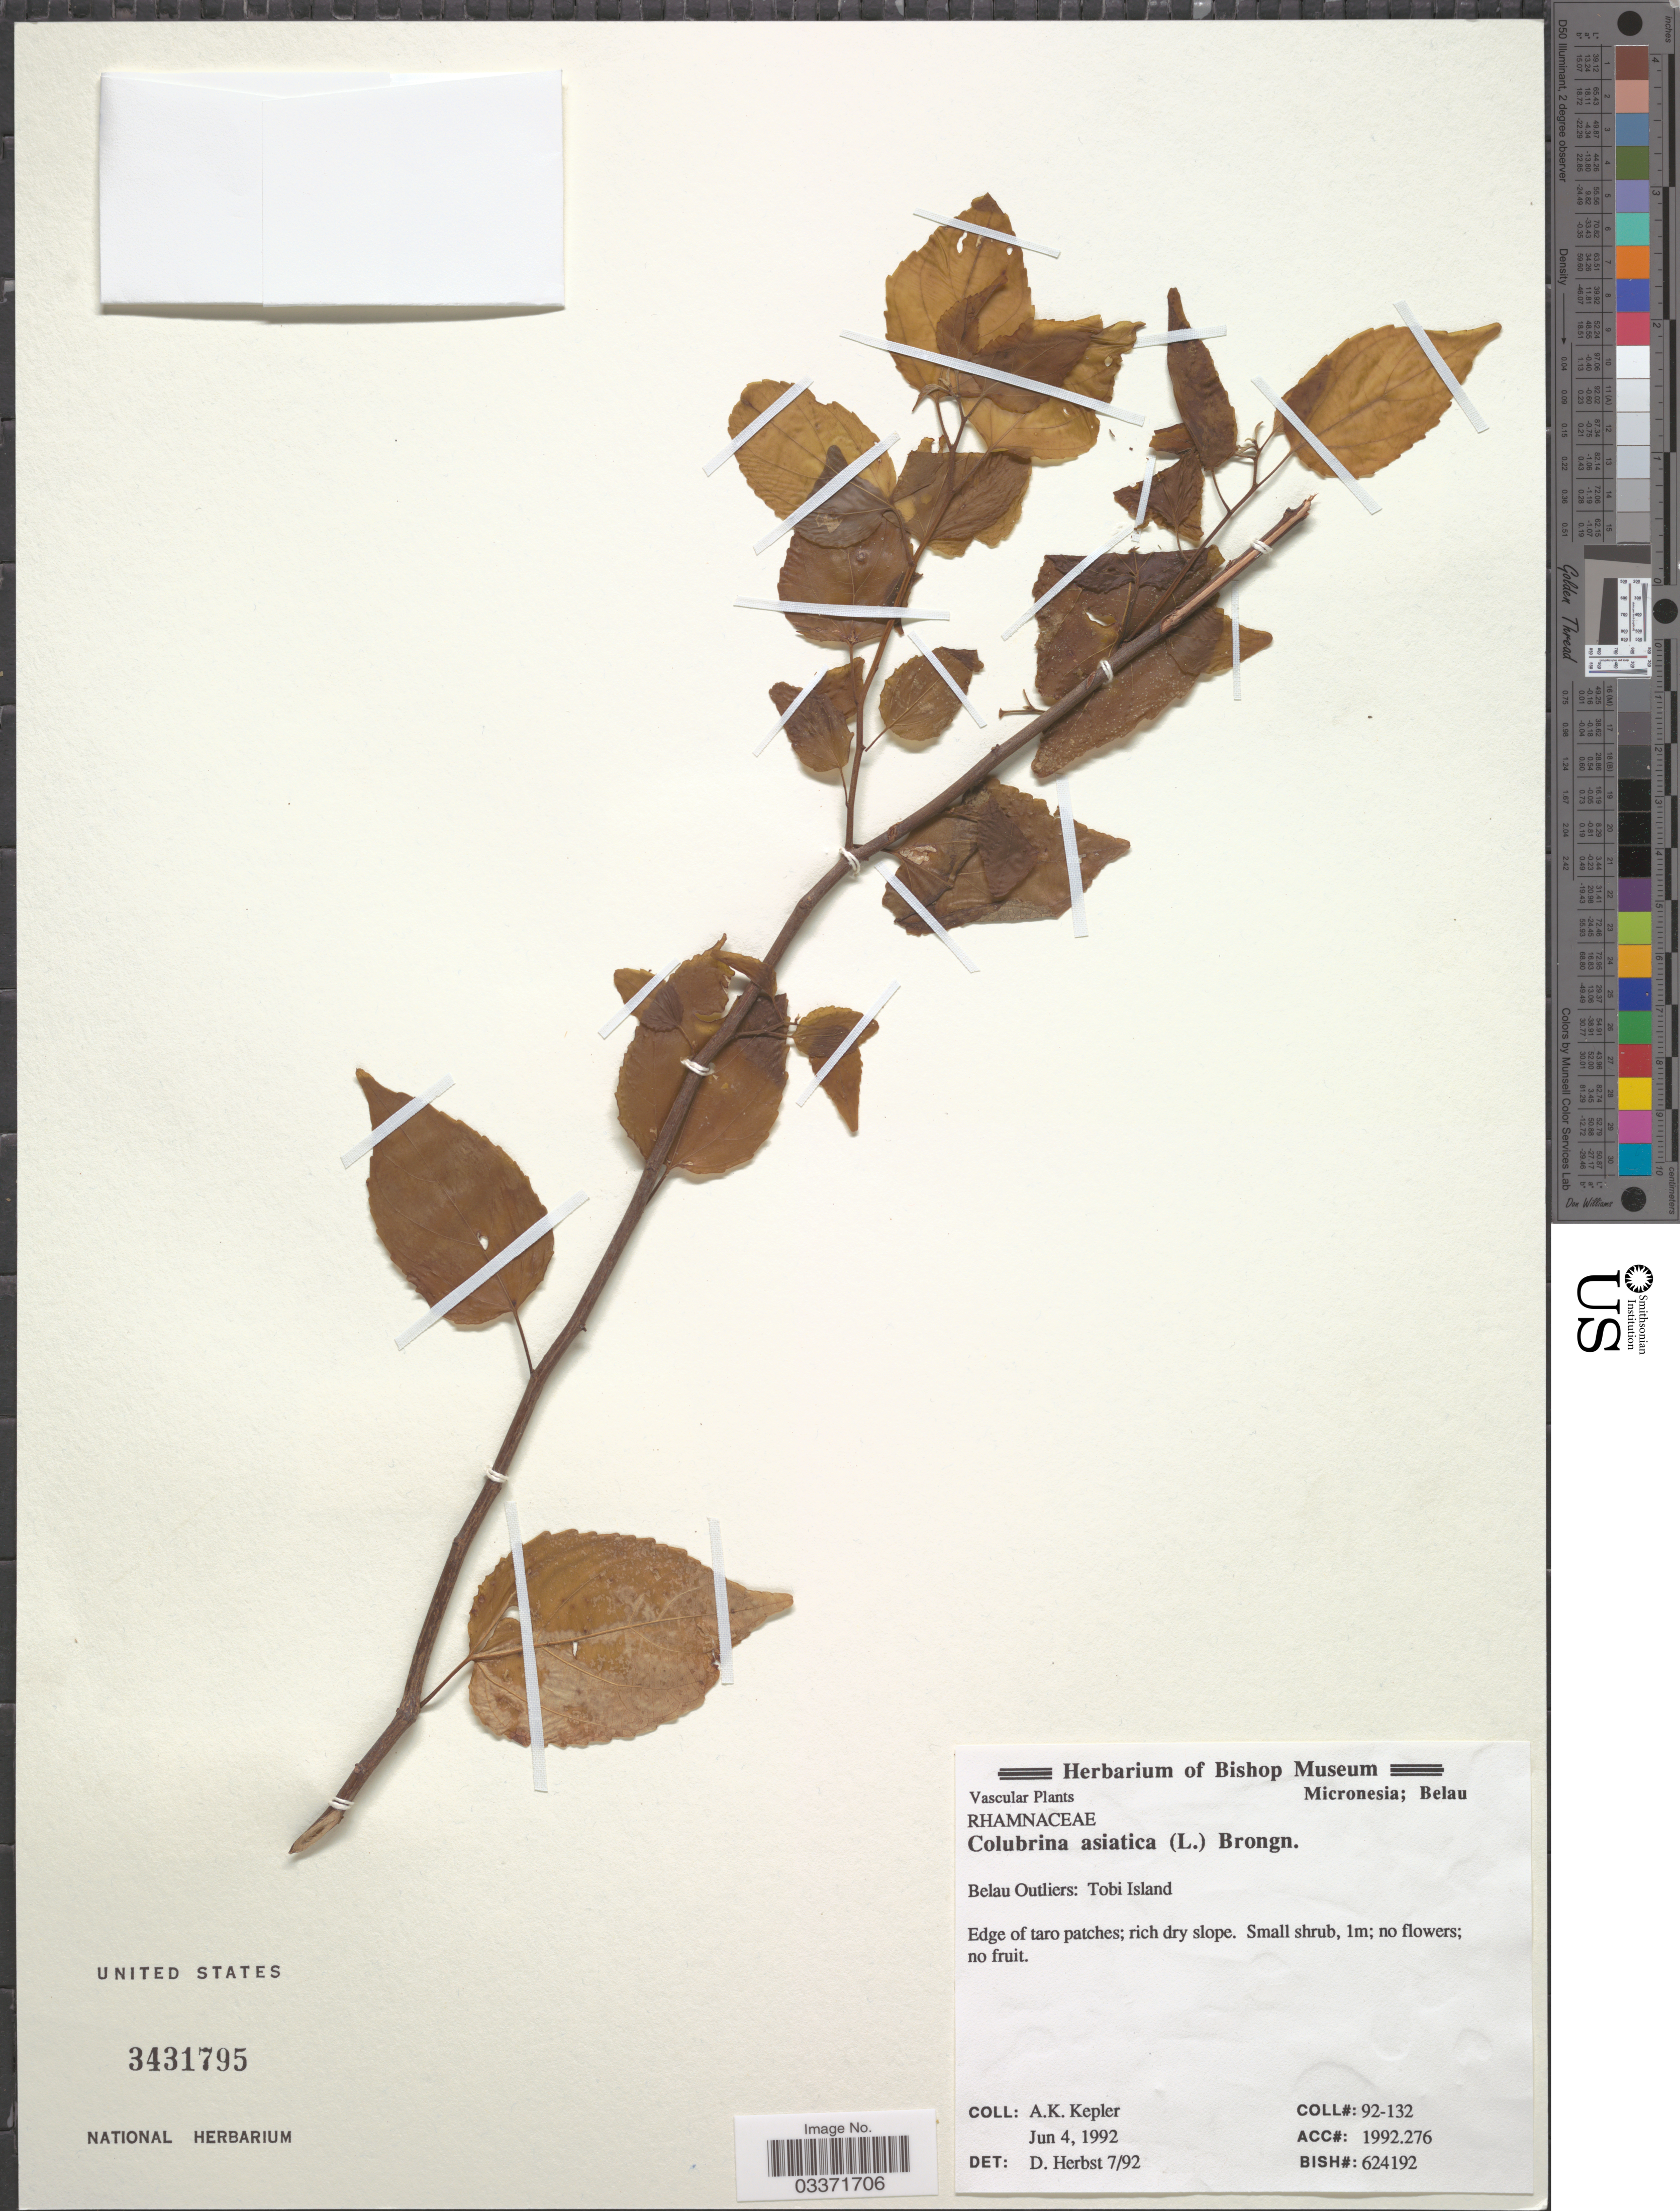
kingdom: Plantae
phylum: Tracheophyta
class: Magnoliopsida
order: Rosales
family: Rhamnaceae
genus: Colubrina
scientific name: Colubrina asiatica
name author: (L.) Brongn.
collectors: A. K. Kepler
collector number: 92-132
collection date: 1992-06-04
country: Palau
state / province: Belau Outliers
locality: Tobi Island.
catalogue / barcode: US 3431795